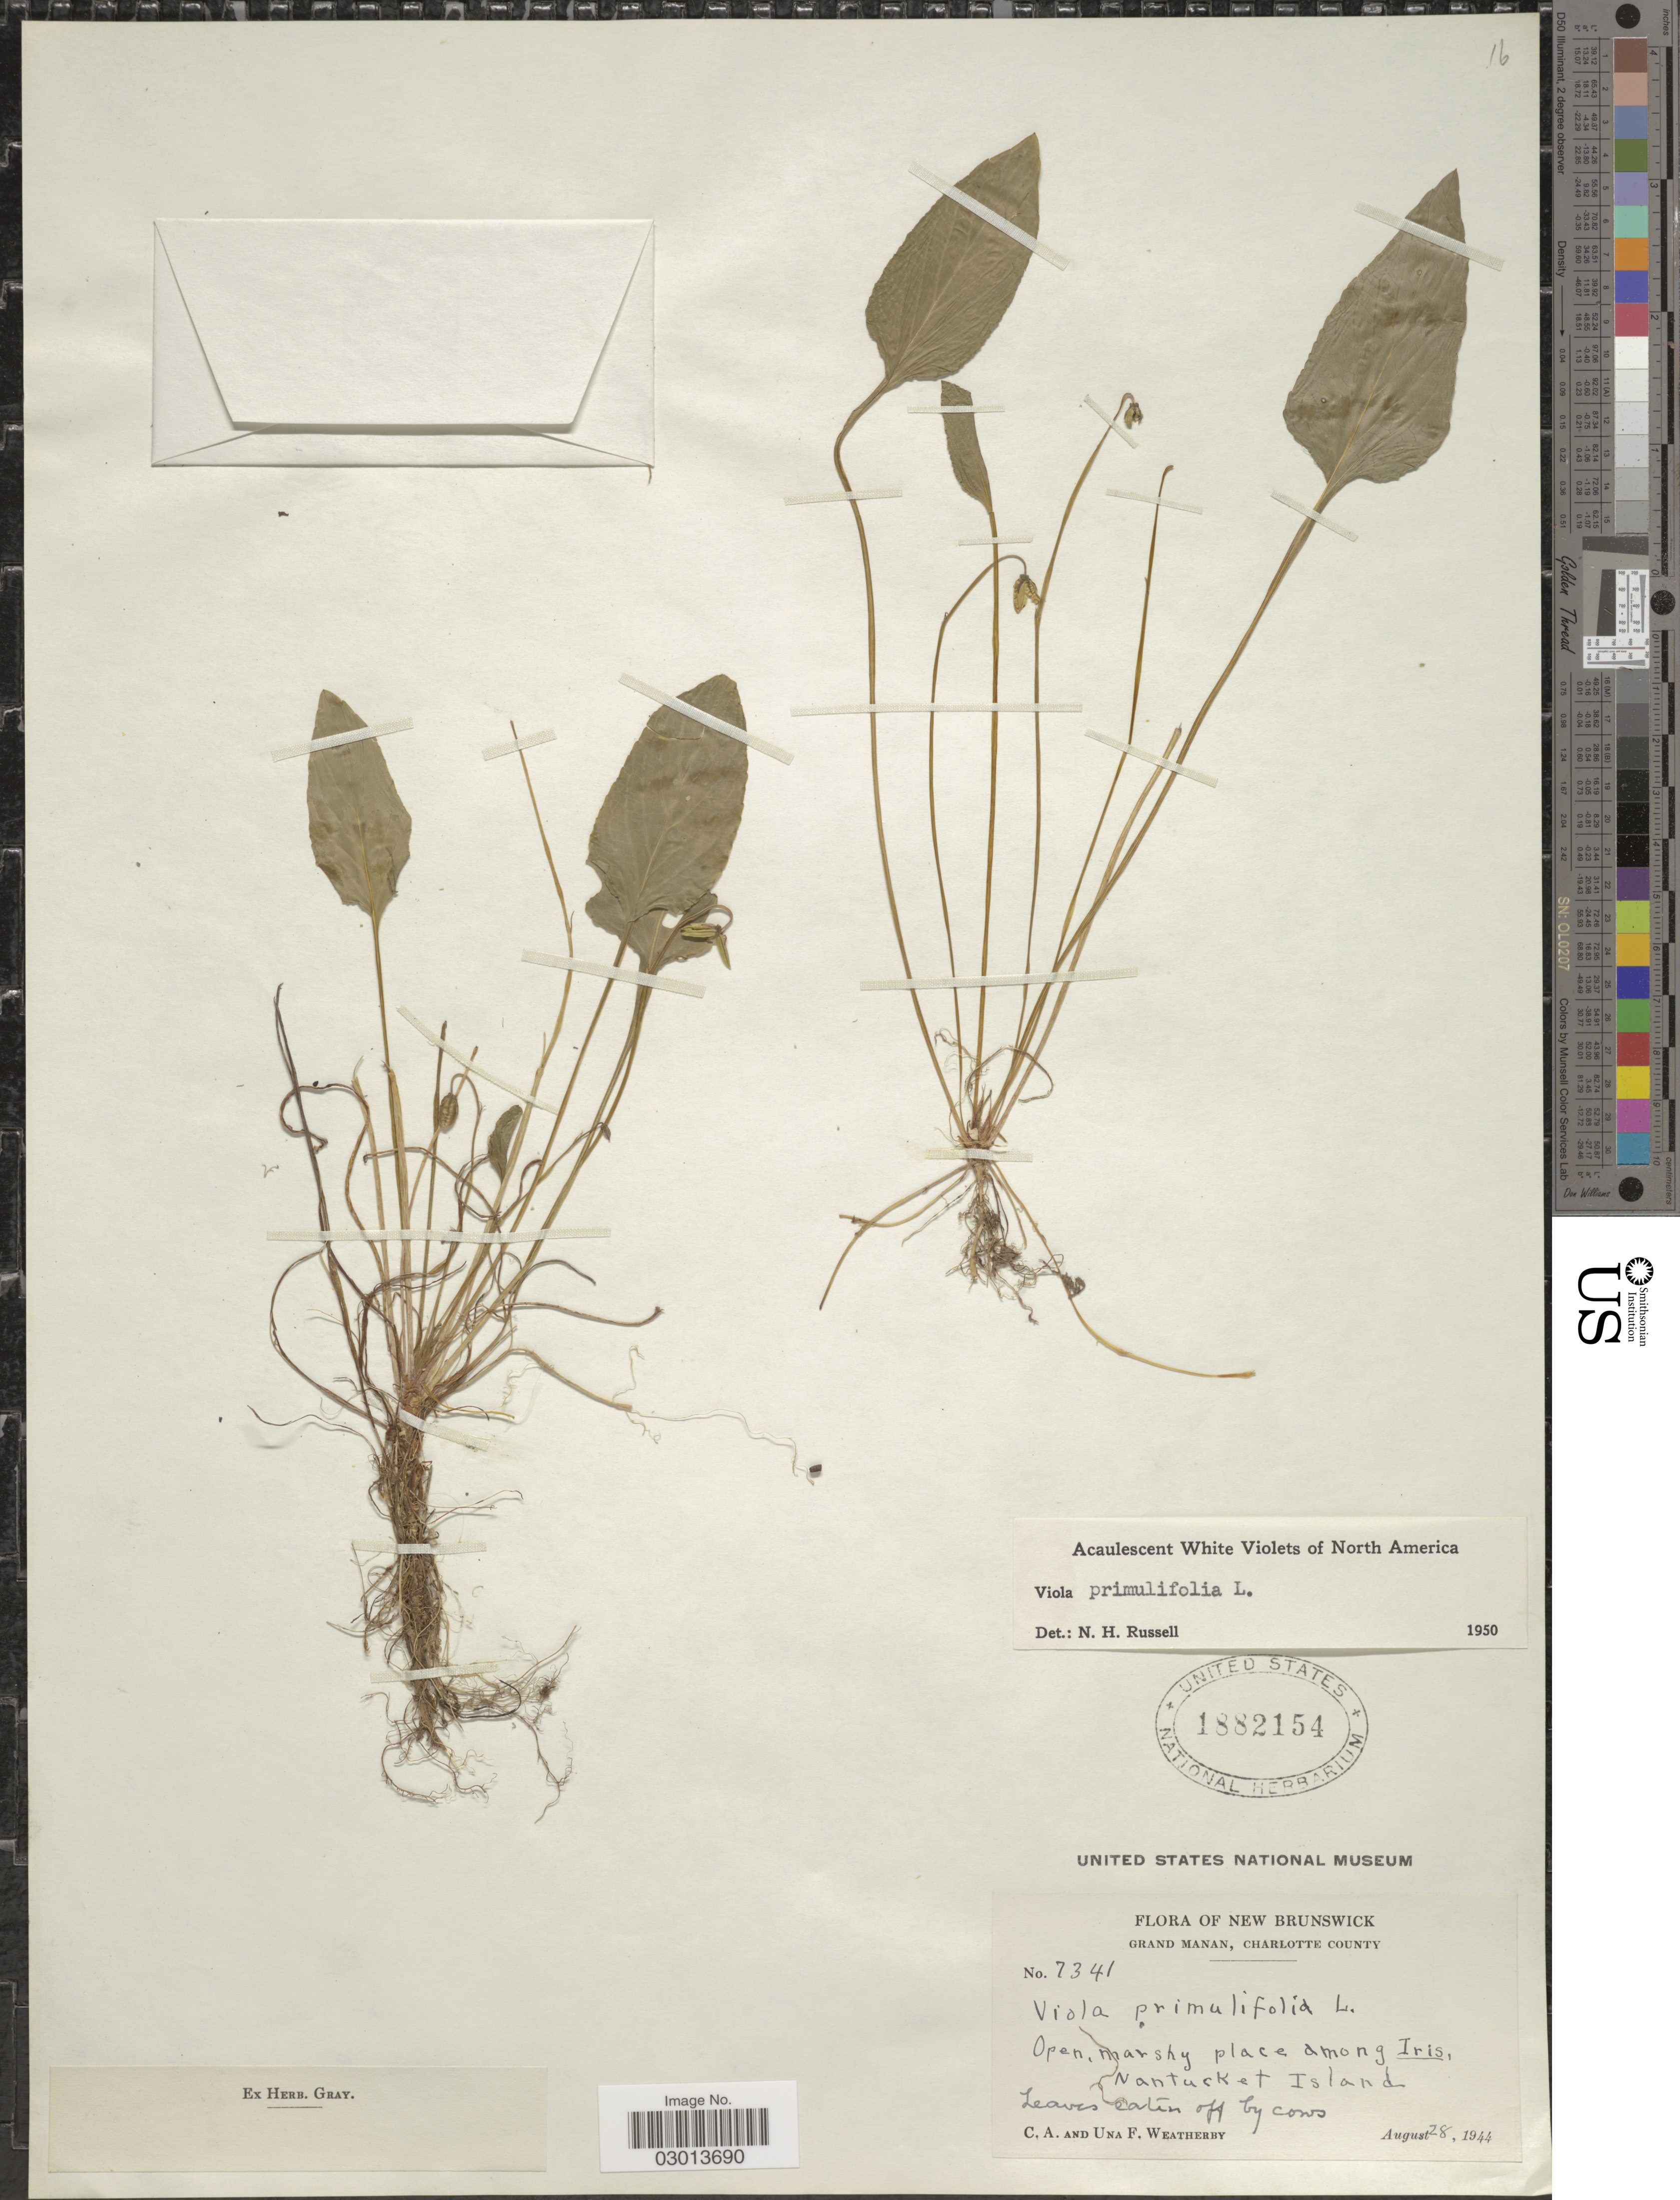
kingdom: Plantae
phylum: Tracheophyta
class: Magnoliopsida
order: Malpighiales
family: Violaceae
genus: Viola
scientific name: Viola primulifolia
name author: L.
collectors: C. A. Weatherby & U. Weatherby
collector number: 7341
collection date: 1944-08-28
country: Canada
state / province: New Brunswick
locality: Grand Manan, Charlotte County. Nantucket Island.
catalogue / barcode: US 1882154